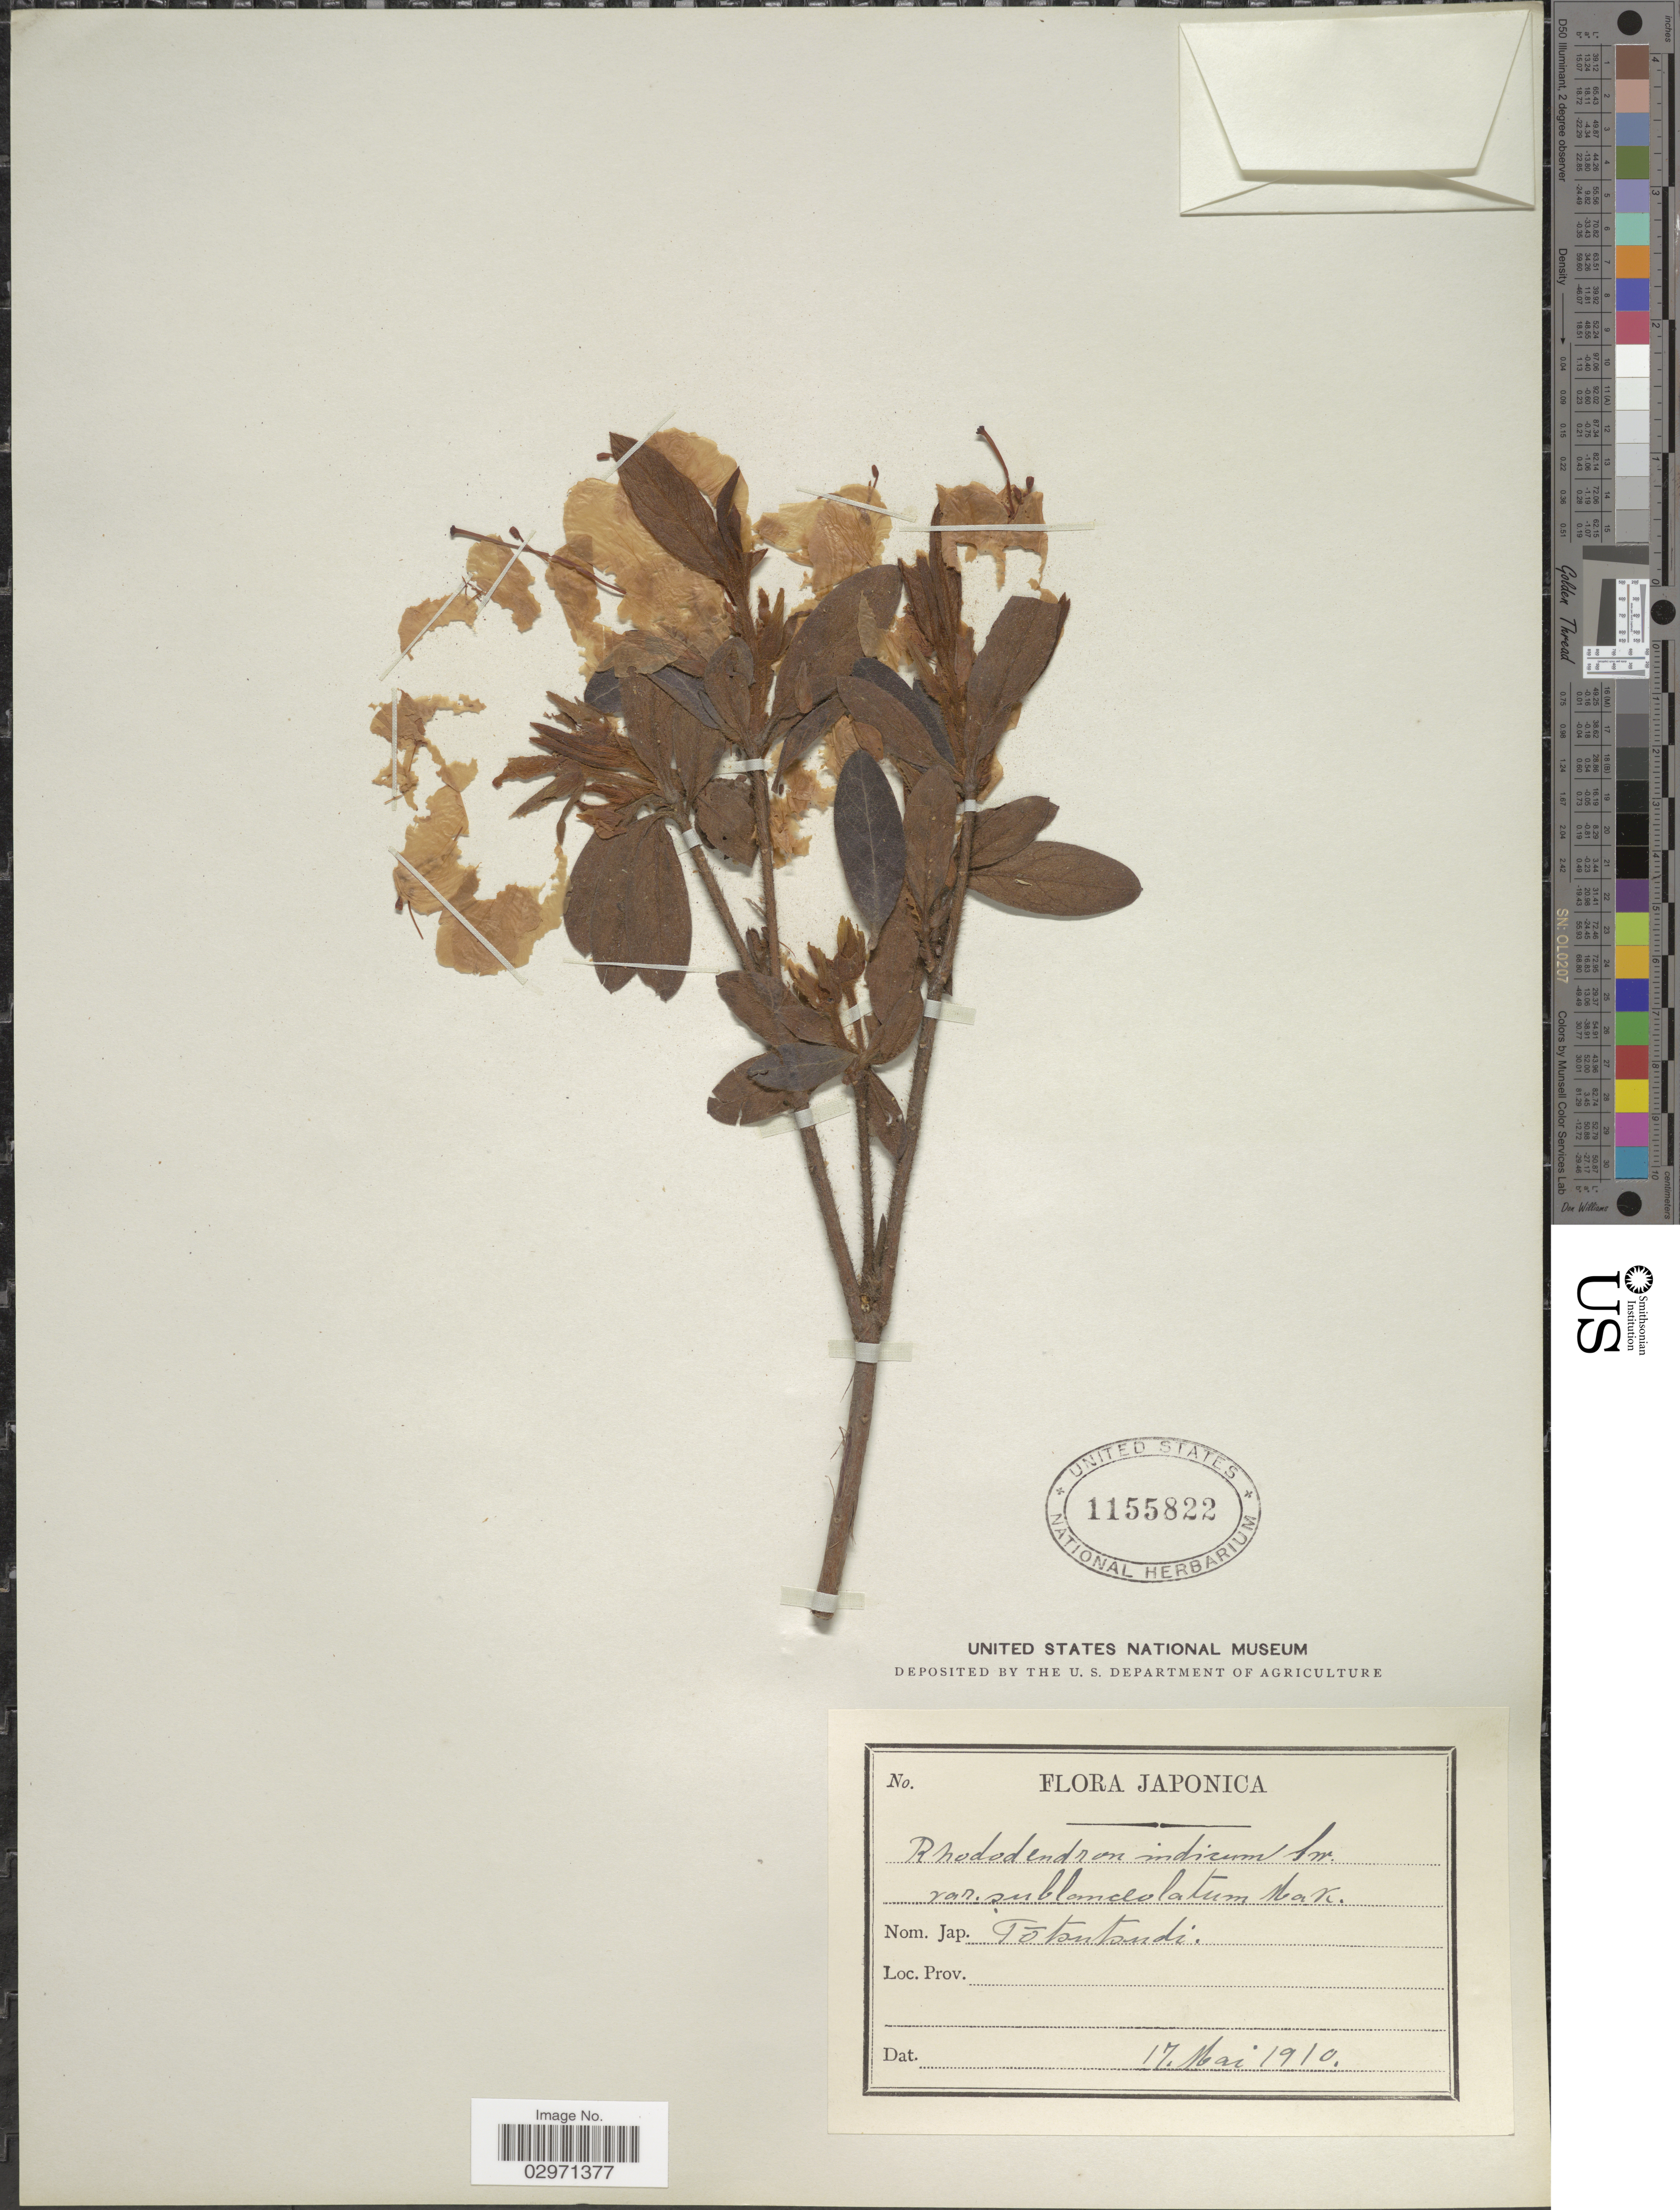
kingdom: Plantae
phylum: Tracheophyta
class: Magnoliopsida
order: Ericales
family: Ericaceae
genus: Rhododendron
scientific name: Rhododendron indicum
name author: (L.) Sweet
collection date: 1910-05-17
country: Japan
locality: Totsutsudi.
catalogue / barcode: US 1155822